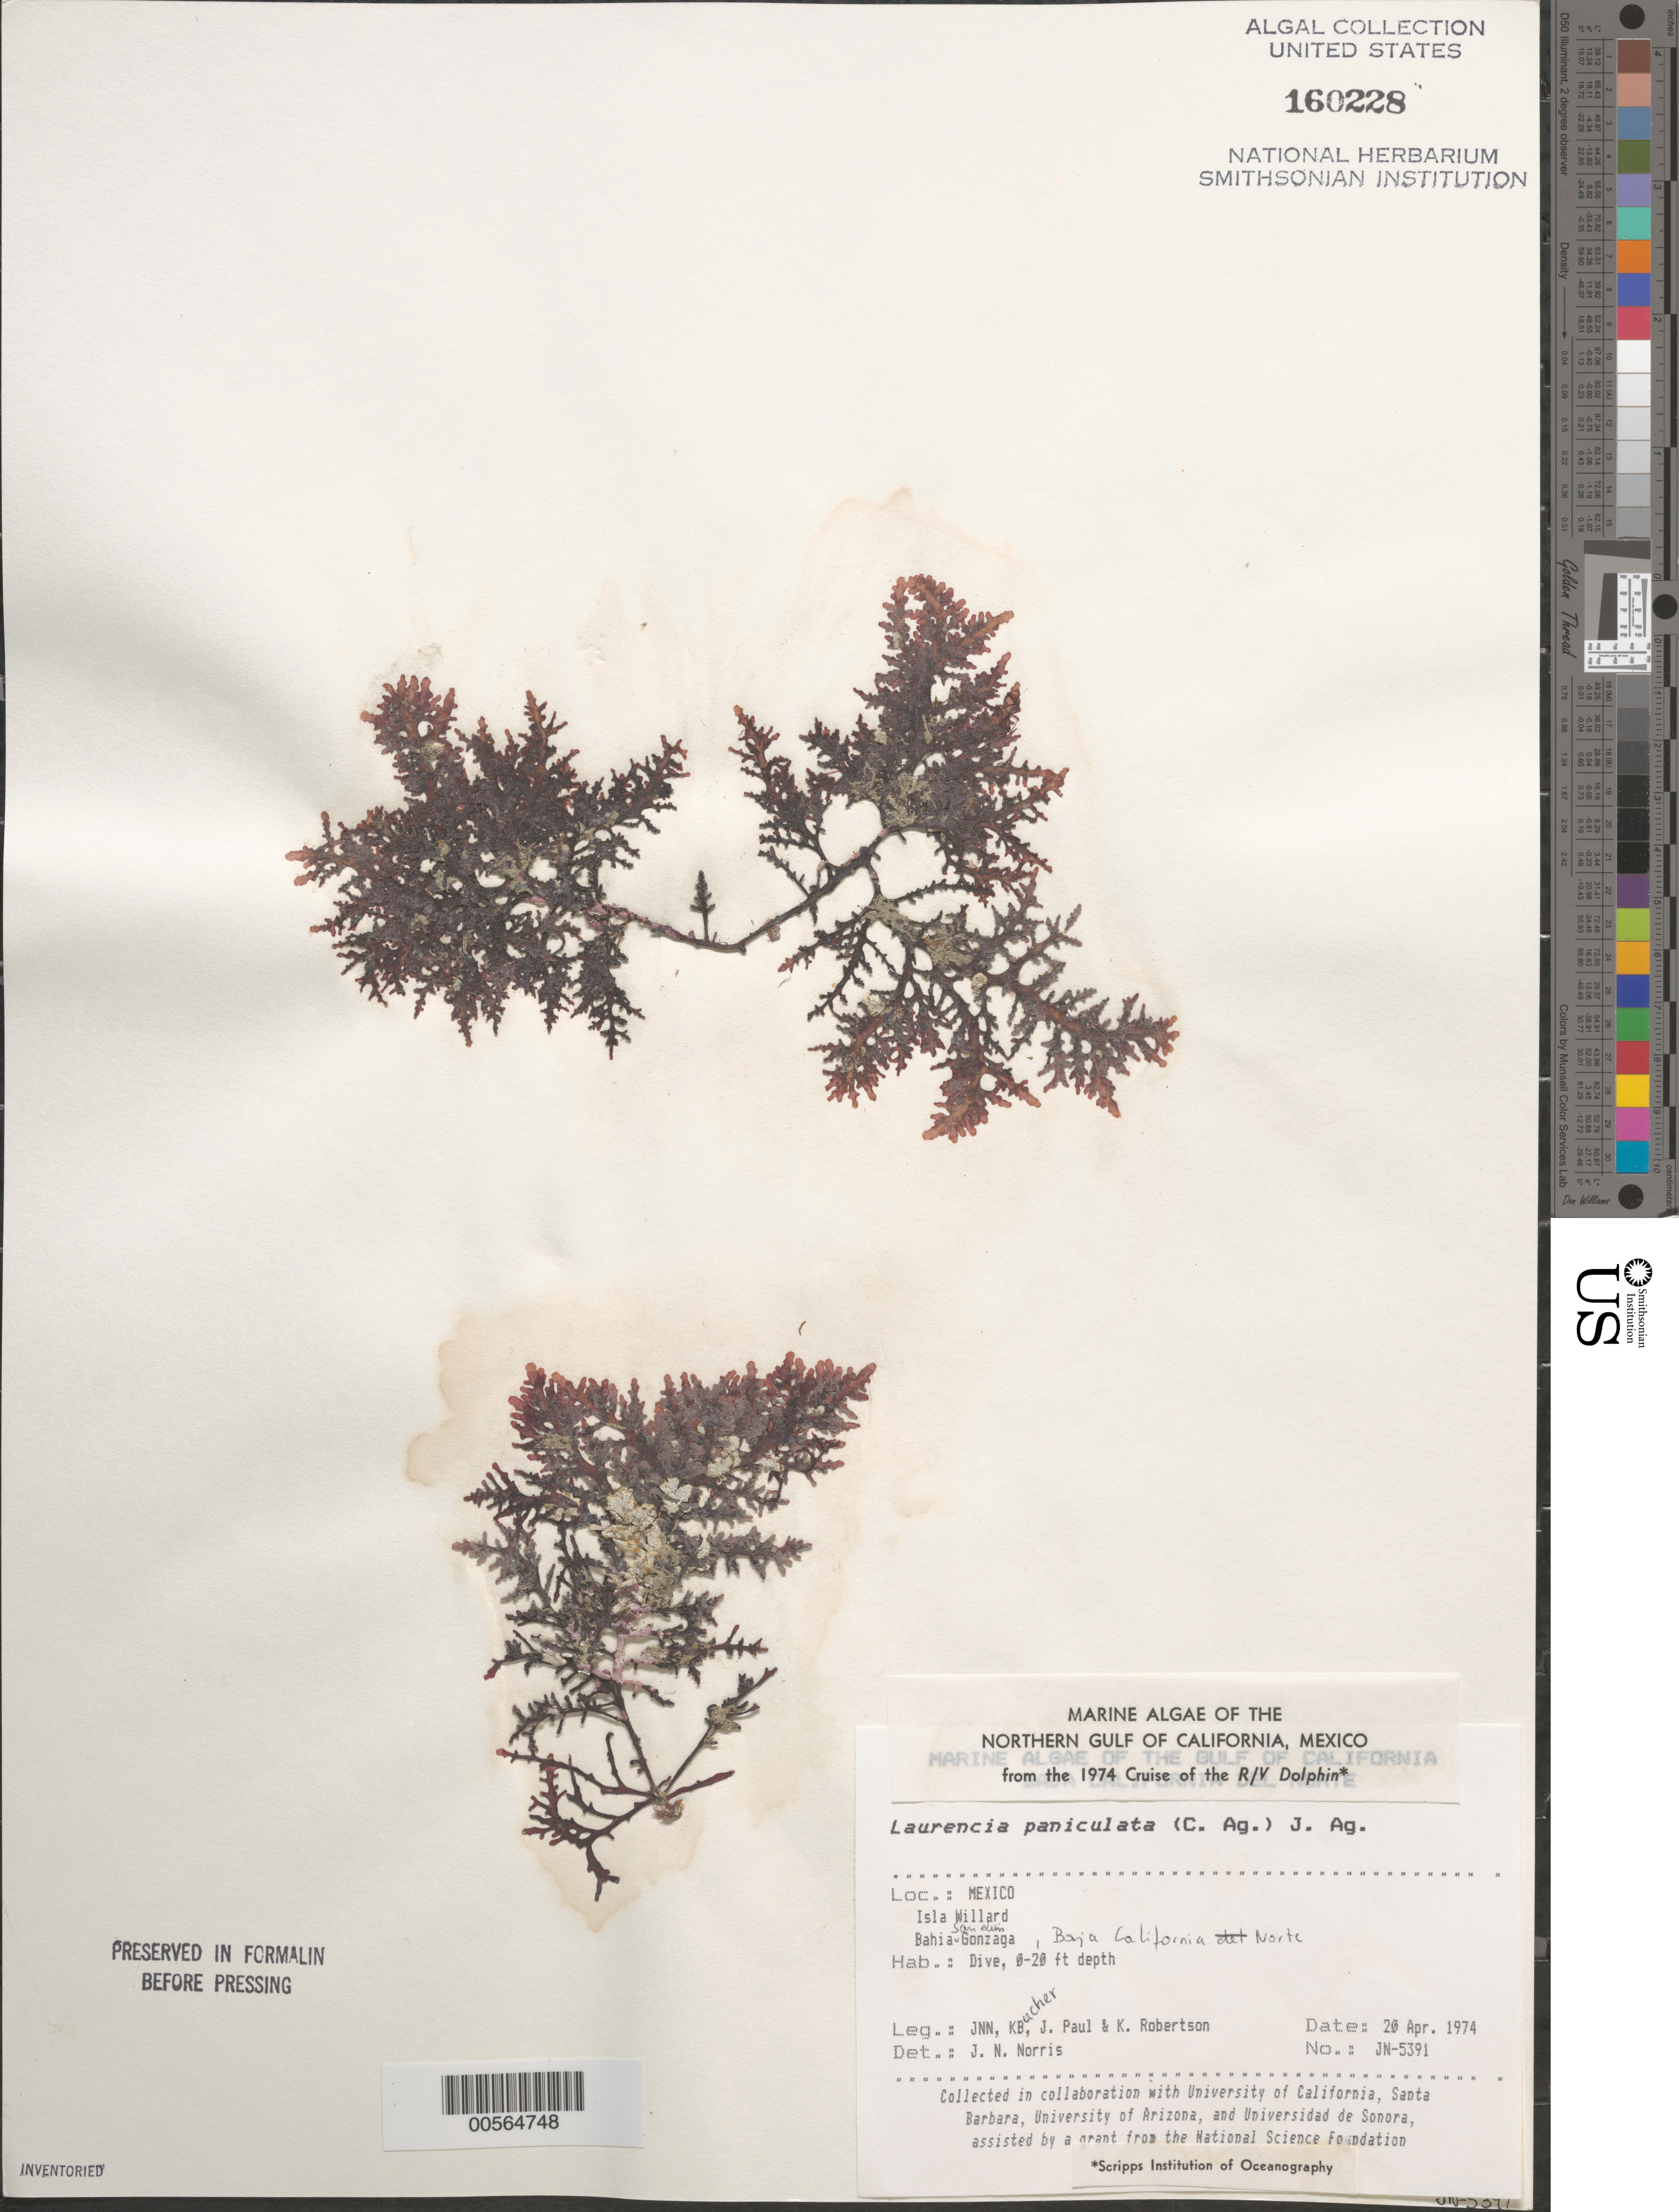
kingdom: Plantae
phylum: Rhodophyta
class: Florideophyceae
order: Ceramiales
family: Rhodomelaceae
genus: Palisada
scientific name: Palisada thuyoides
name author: (Kützing) Cassano et al.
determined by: Algae name updating Project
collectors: J. N. Norris, K. E. Bucher, J. Paul & K. Robertson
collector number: JN-5391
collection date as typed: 20 Apr 1974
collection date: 1974-04-20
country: Mexico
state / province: Baja California Norte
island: Isla Willard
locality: Bahia San Luis Gonzaga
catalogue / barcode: US 160228